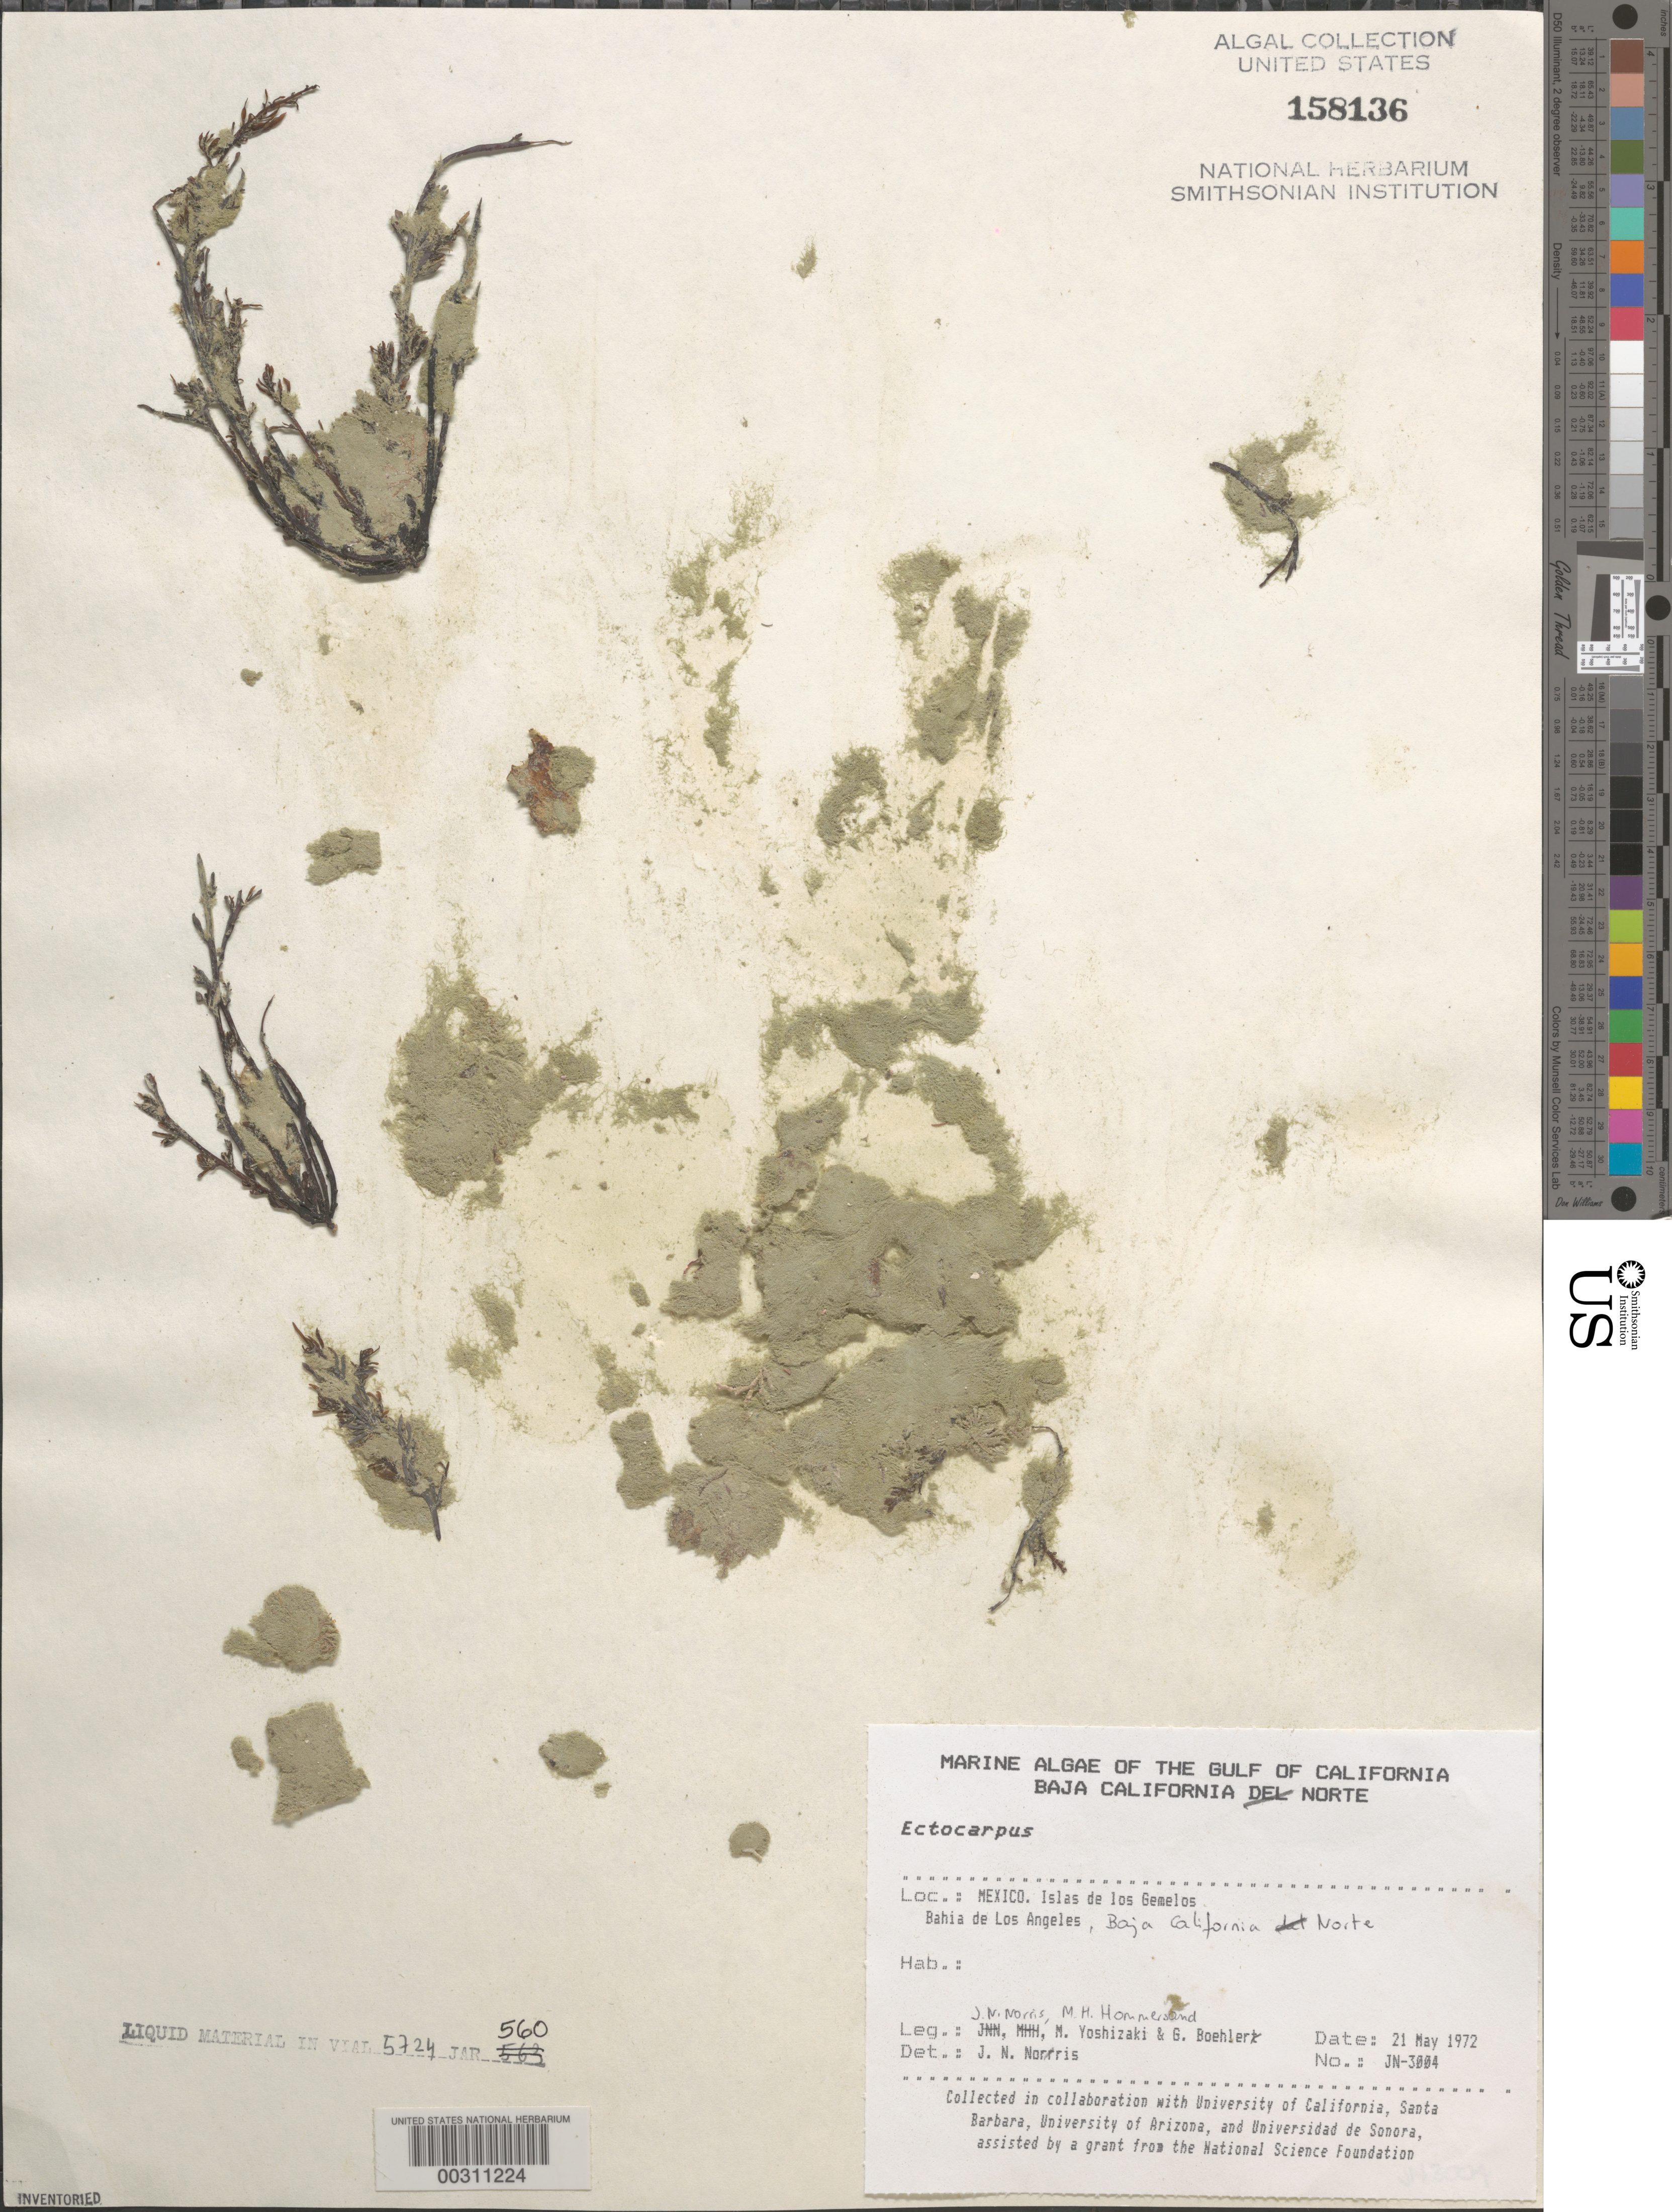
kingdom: Chromista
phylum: Ochrophyta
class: Phaeophyceae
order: Ectocarpales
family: Ectocarpaceae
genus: Ectocarpus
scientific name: Ectocarpus sp.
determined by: Norris, James N.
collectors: J. N. Norris, M. H. Hommersand, M. Yoshizaki & G. Boehlert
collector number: JN-3004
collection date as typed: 21 May 1972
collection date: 1972-05-21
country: Mexico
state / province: Baja California Norte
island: Isla de Los Gemelitos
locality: Bahia de Los Angeles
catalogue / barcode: US 158136